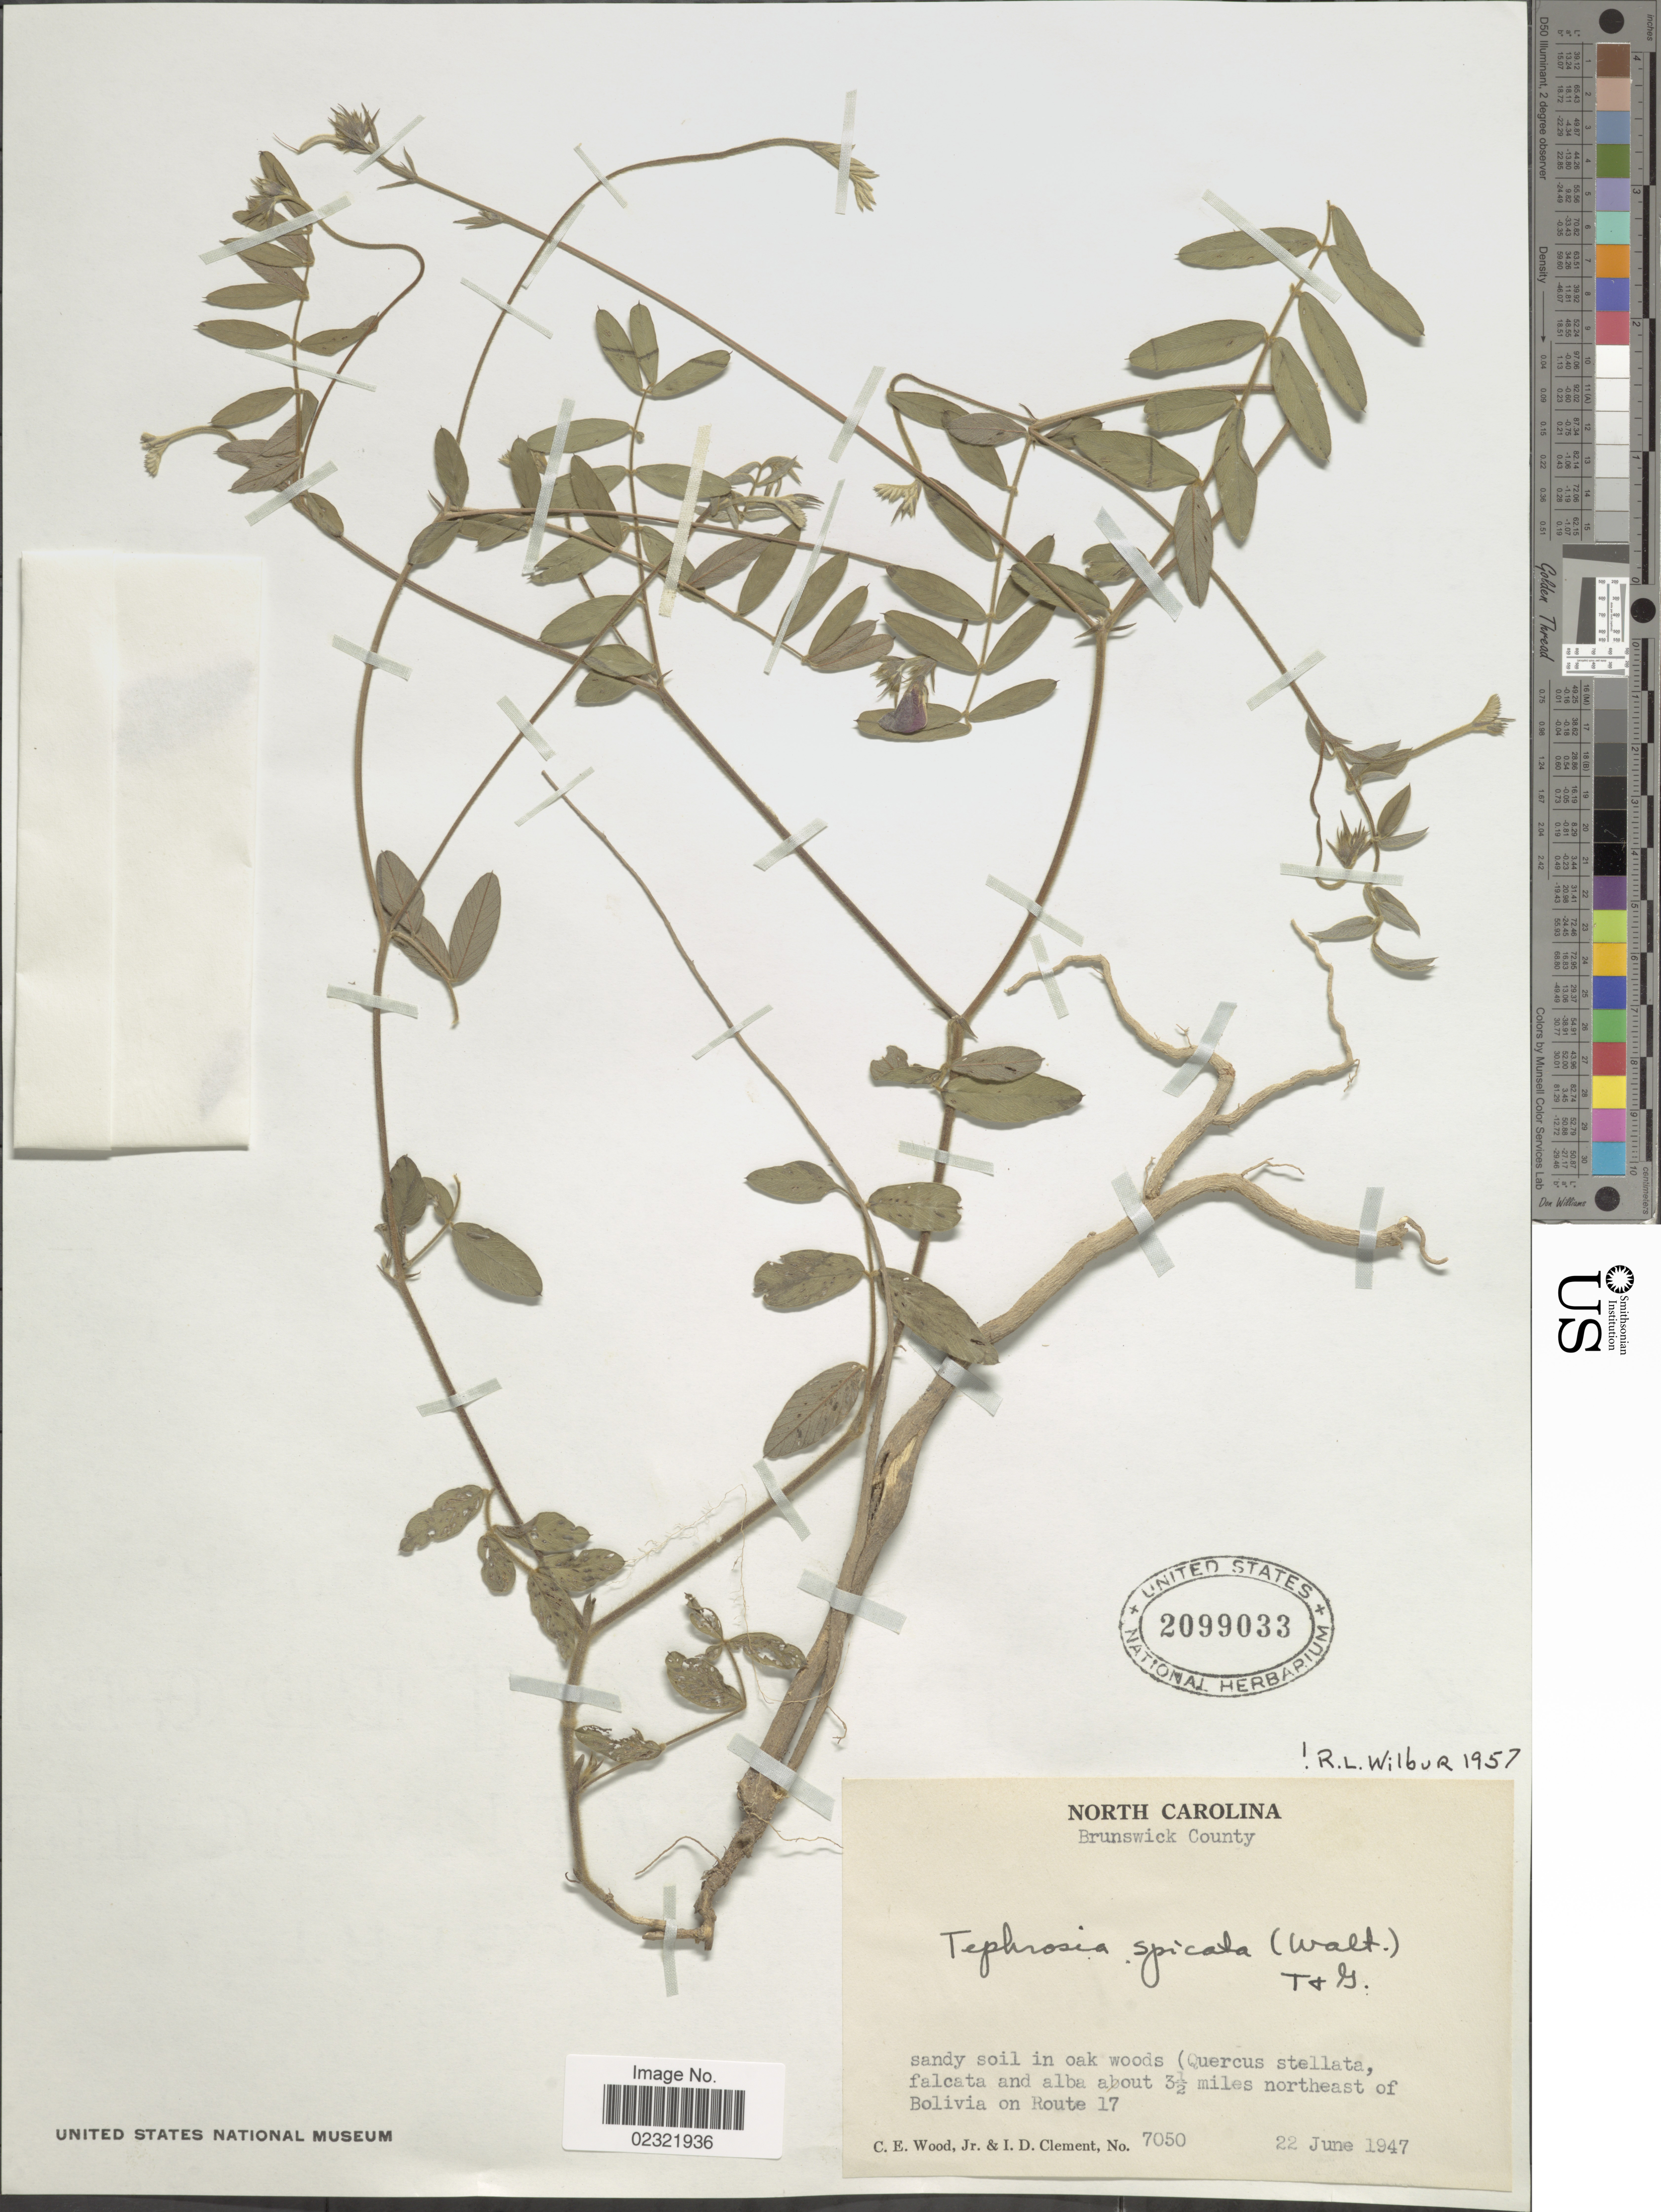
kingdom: Plantae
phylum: Tracheophyta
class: Magnoliopsida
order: Fabales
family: Fabaceae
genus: Tephrosia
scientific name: Tephrosia spicata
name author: (Walter) Torr. & A. Gray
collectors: C. Wood & I. Clement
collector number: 7050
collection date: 1947-06-22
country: United States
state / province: North Carolina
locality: Brunswick County, sandy soil in oak woods (Quercus stellata, falcata and alba about 3½ miles northeast of Bolivia on Route 17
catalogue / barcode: US 2099033